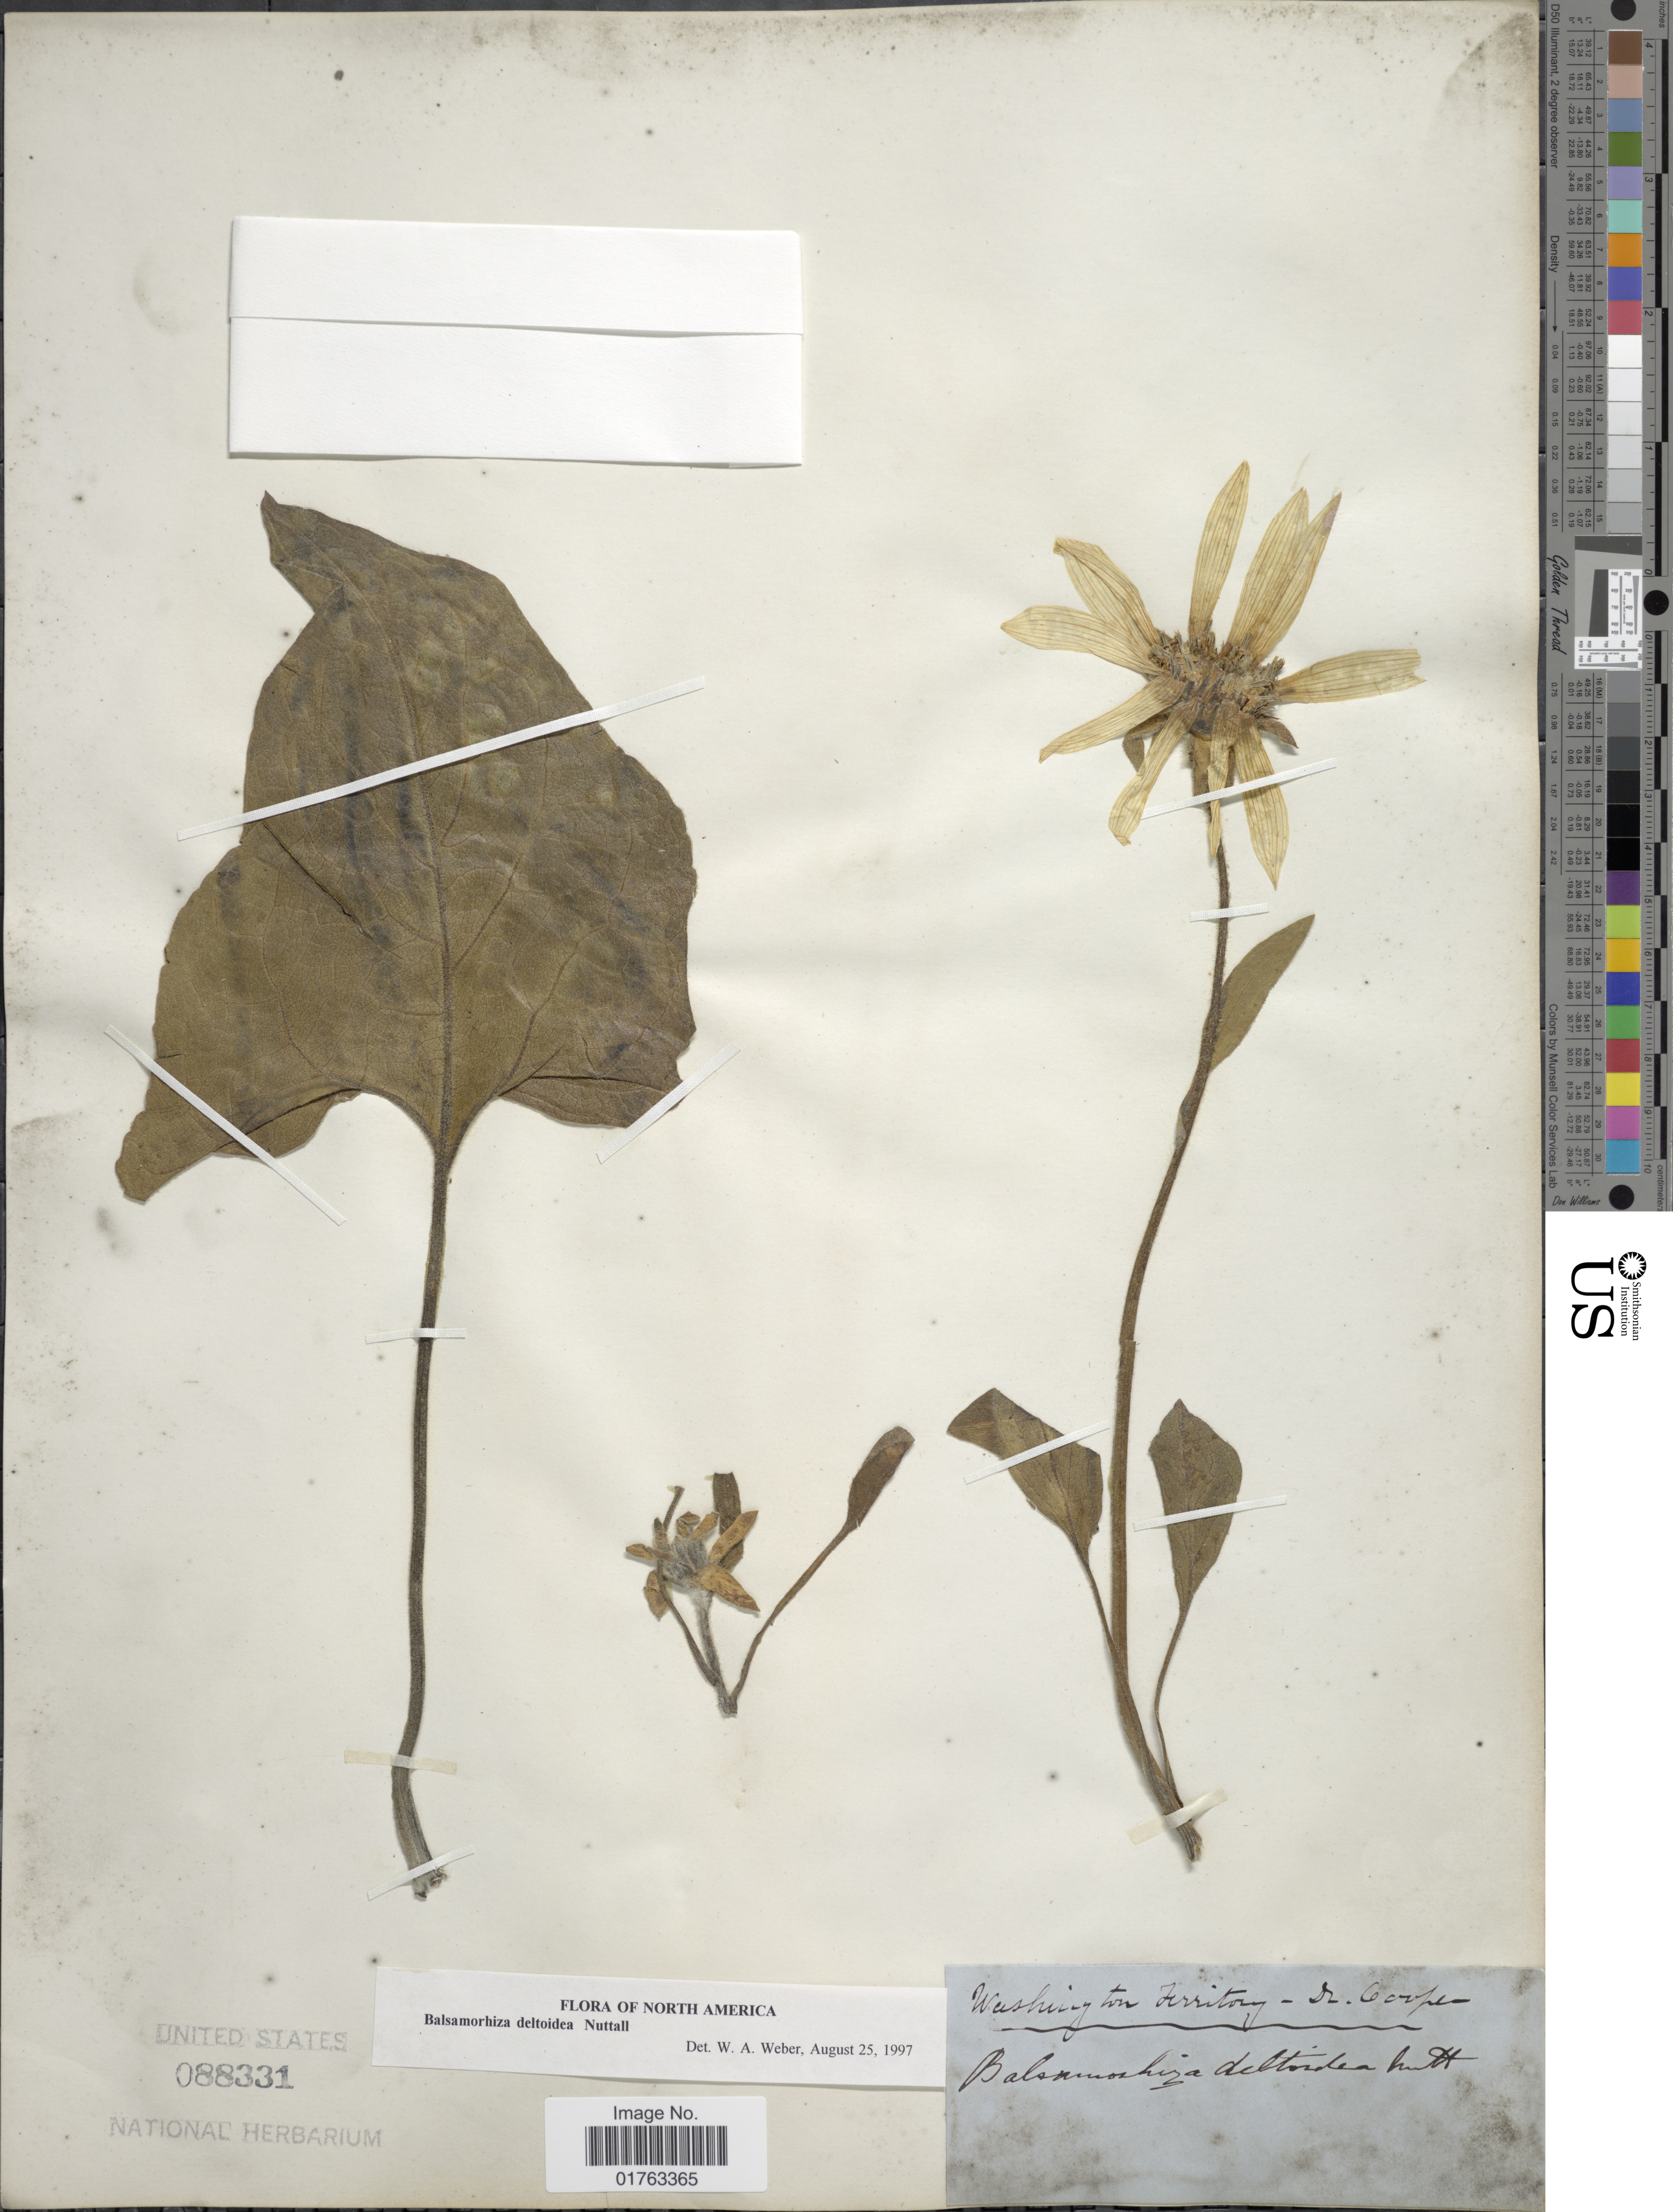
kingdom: Plantae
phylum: Tracheophyta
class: Magnoliopsida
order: Asterales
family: Asteraceae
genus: Balsamorhiza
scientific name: Balsamorhiza deltoidea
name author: Nutt.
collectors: -- Cooper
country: United States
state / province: Washington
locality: Washington Territory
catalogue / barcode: US 88331